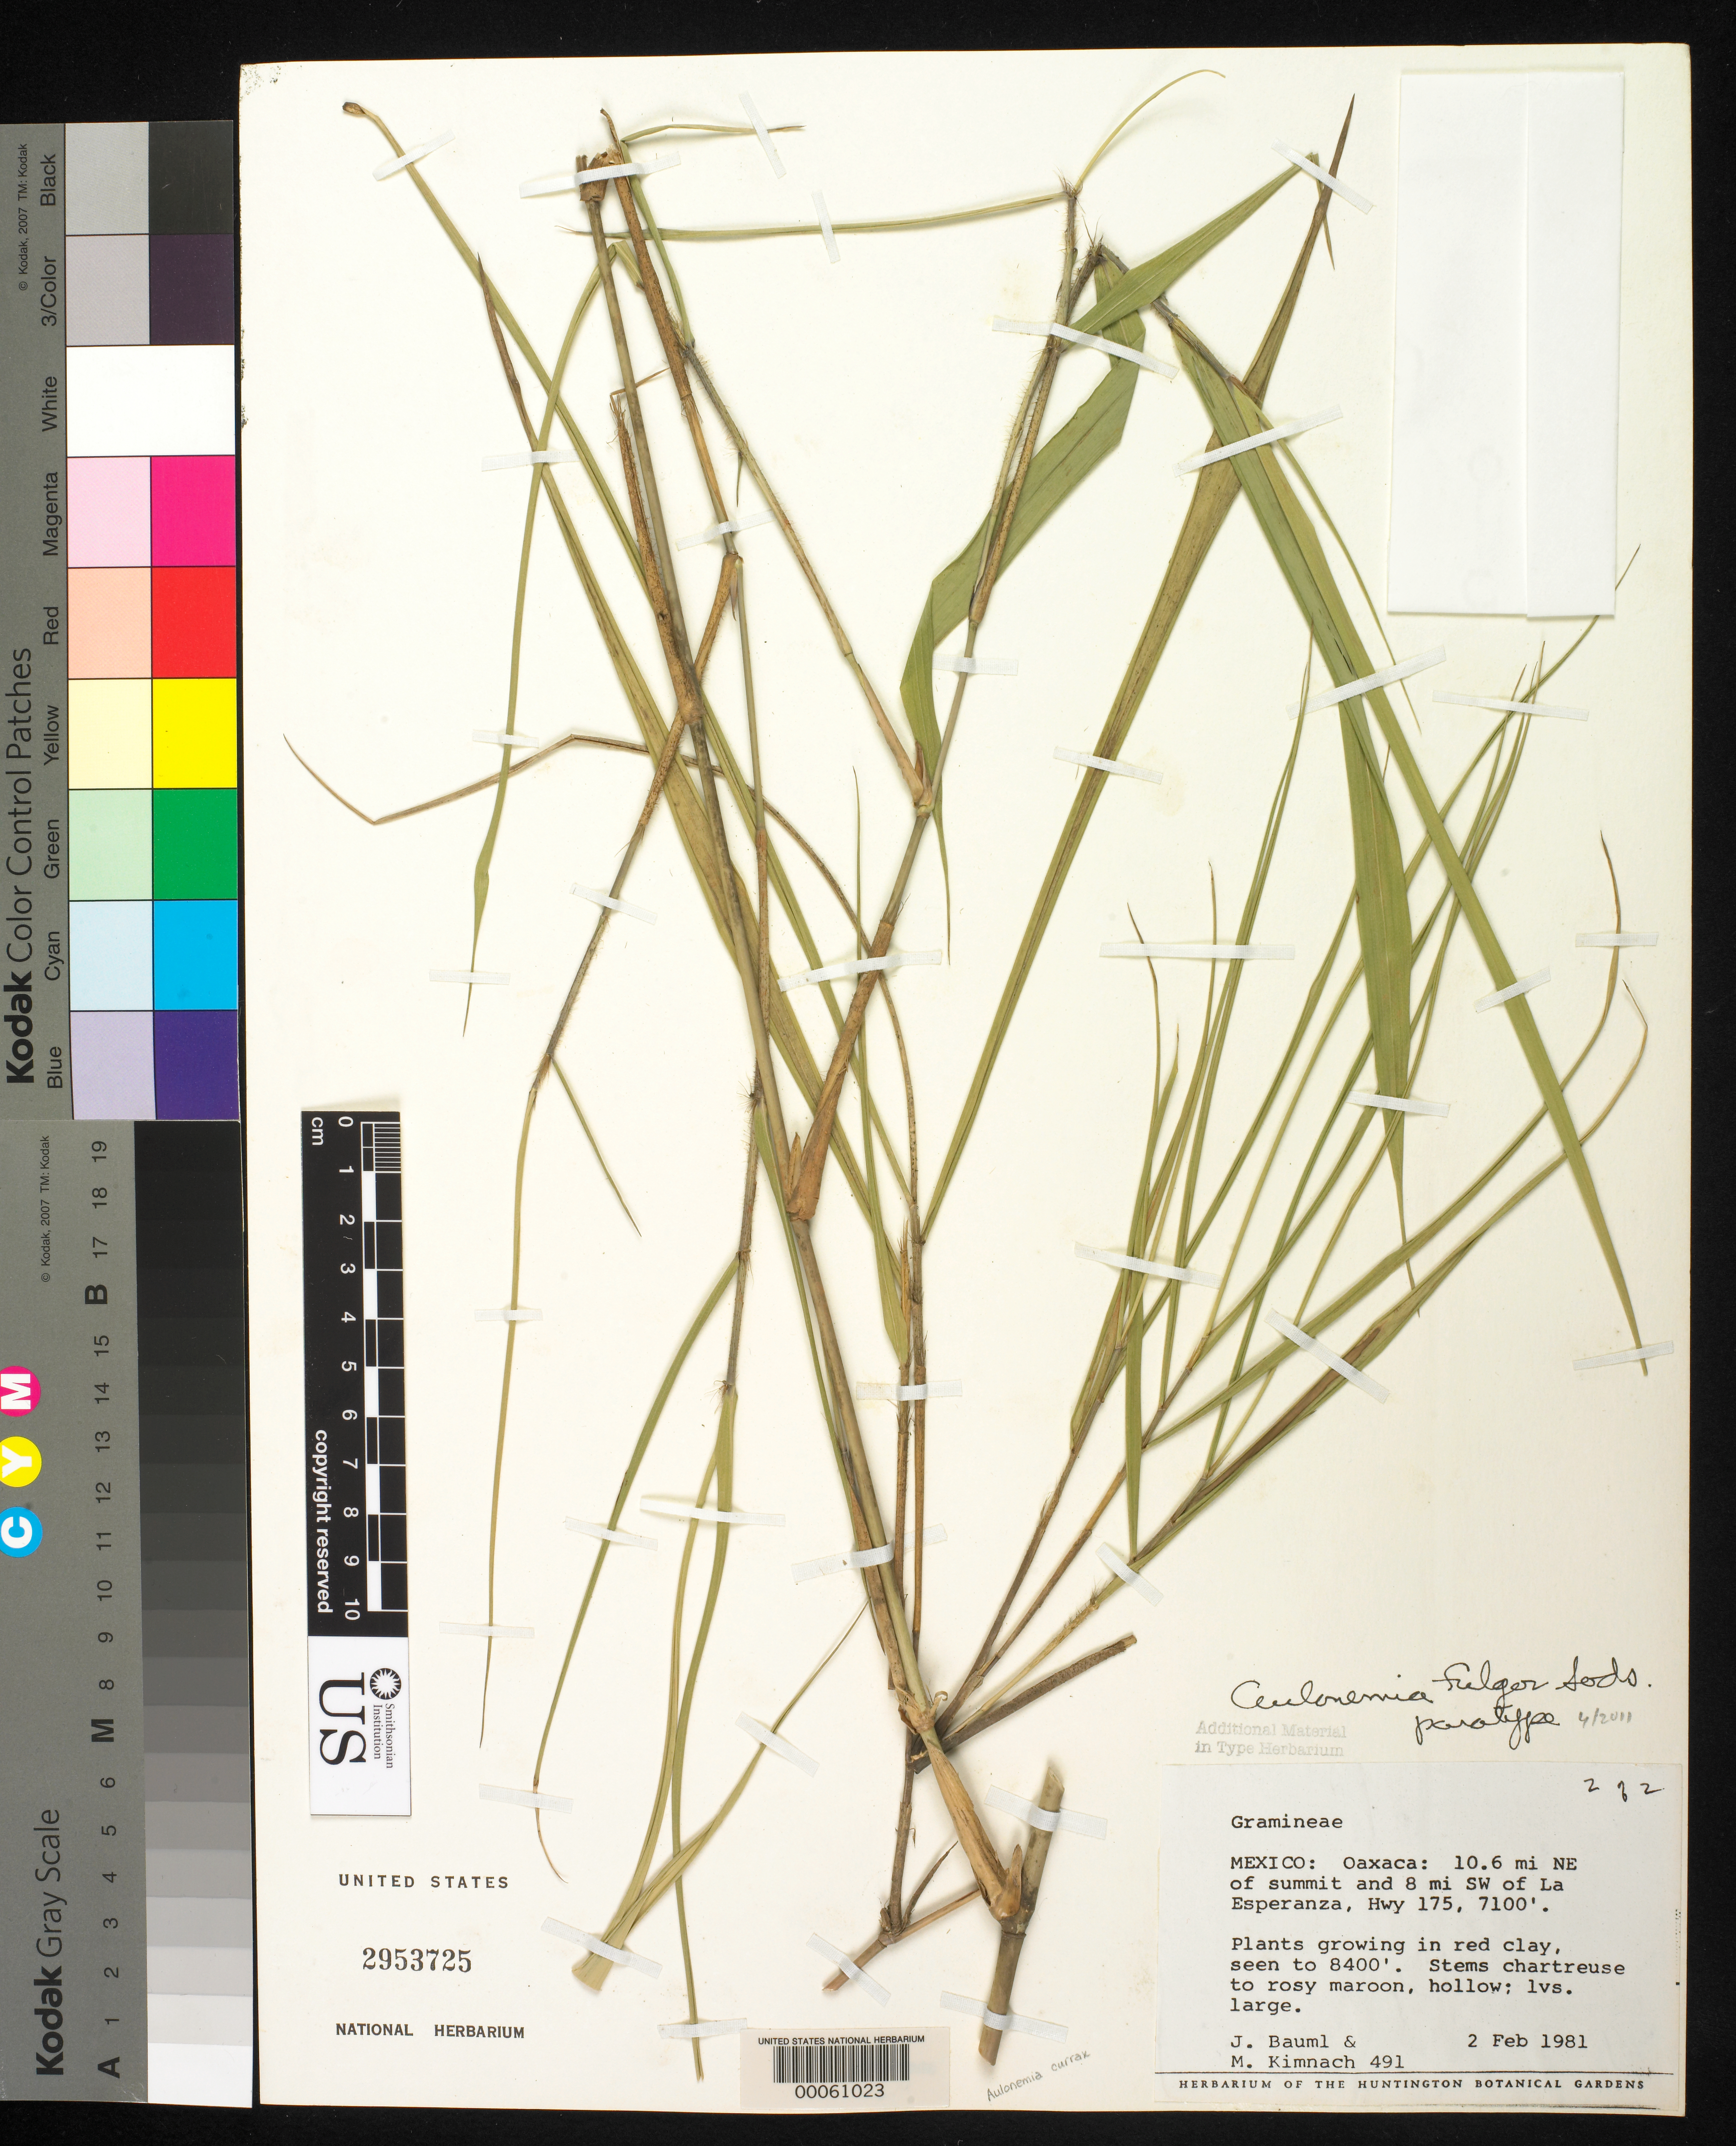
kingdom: Plantae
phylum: Tracheophyta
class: Liliopsida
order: Poales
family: Poaceae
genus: Olmeca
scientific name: Olmeca fulgor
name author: (Soderstr.) Ruíz-Sanchez et al.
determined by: Judziewicz, E. J.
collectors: M. W. Kimnach & J. Bauml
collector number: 491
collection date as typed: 02 Feb 1981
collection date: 1981-02-02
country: Mexico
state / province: Oaxaca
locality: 10.6 mi NE of summit and 8 mi SW of La Esperanza, Hwy 175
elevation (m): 2164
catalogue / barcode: US 2953725